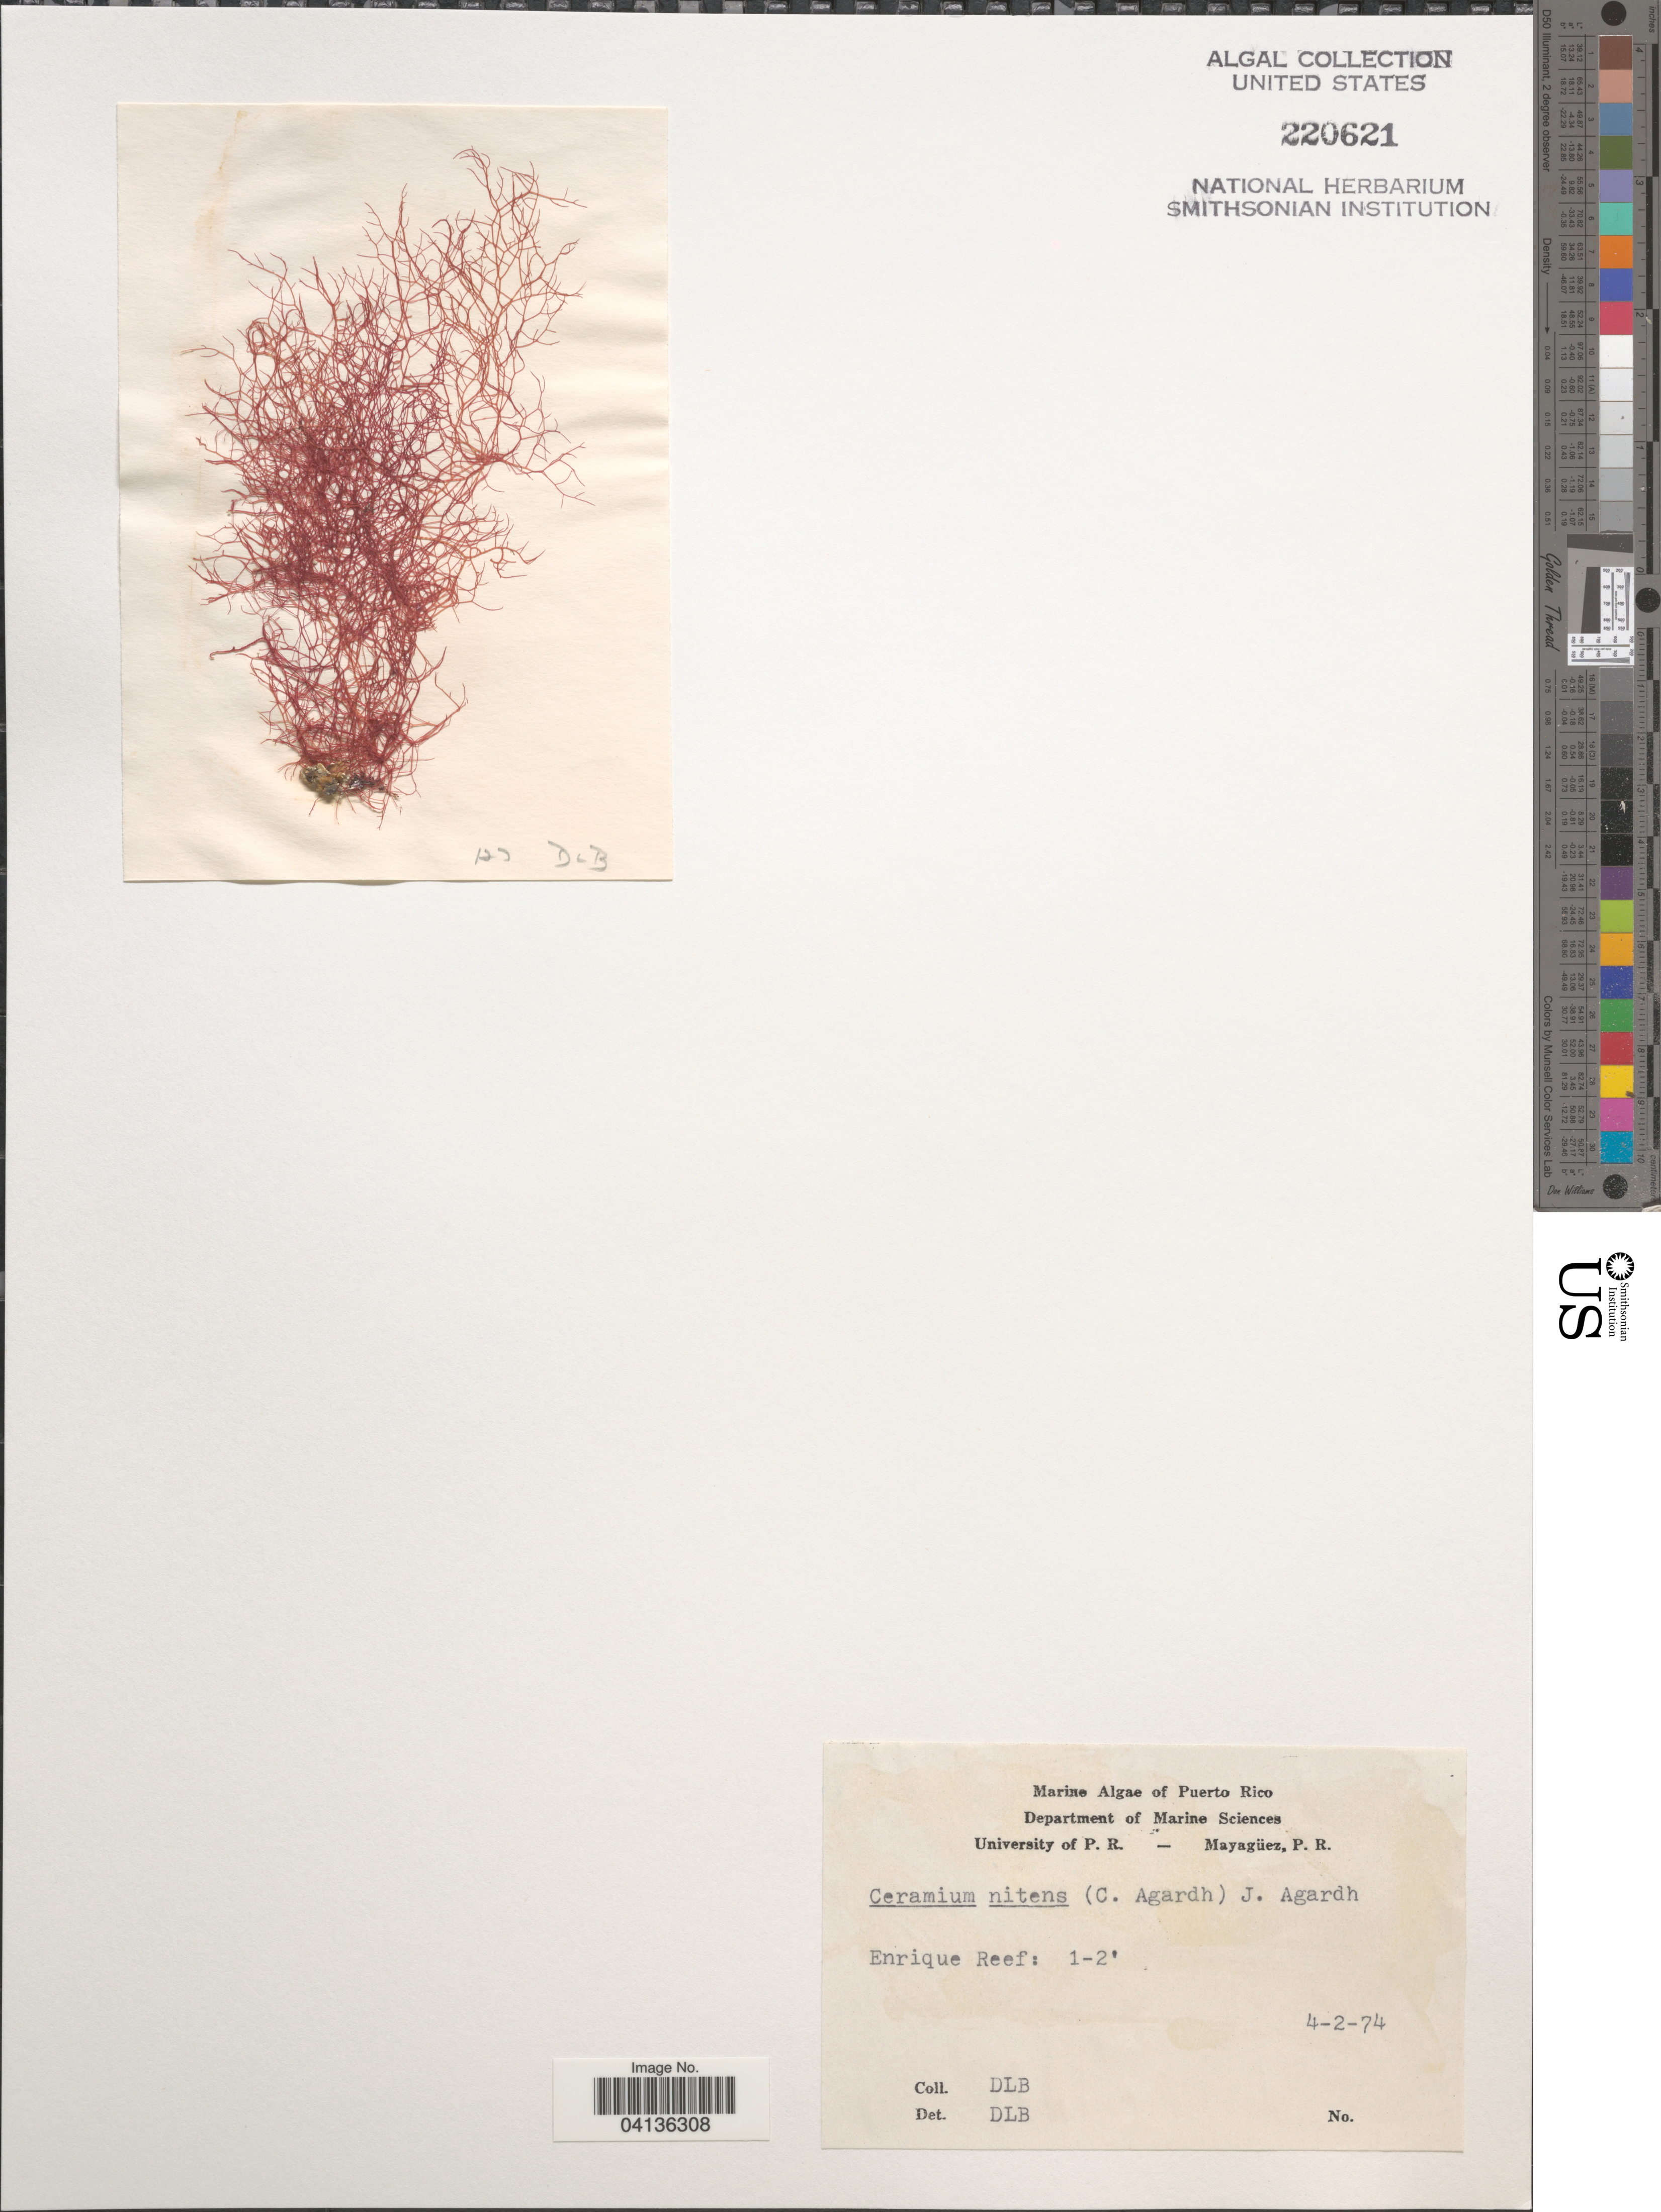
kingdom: Plantae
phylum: Rhodophyta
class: Florideophyceae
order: Ceramiales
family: Ceramiaceae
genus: Ceramium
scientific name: Ceramium nitens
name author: (C. Agardh) J. Agardh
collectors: D. L. B.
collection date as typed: Transcribed d/m/y: 4/2/74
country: Puerto Rico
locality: Enrique Reef.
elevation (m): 0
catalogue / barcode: US 220621